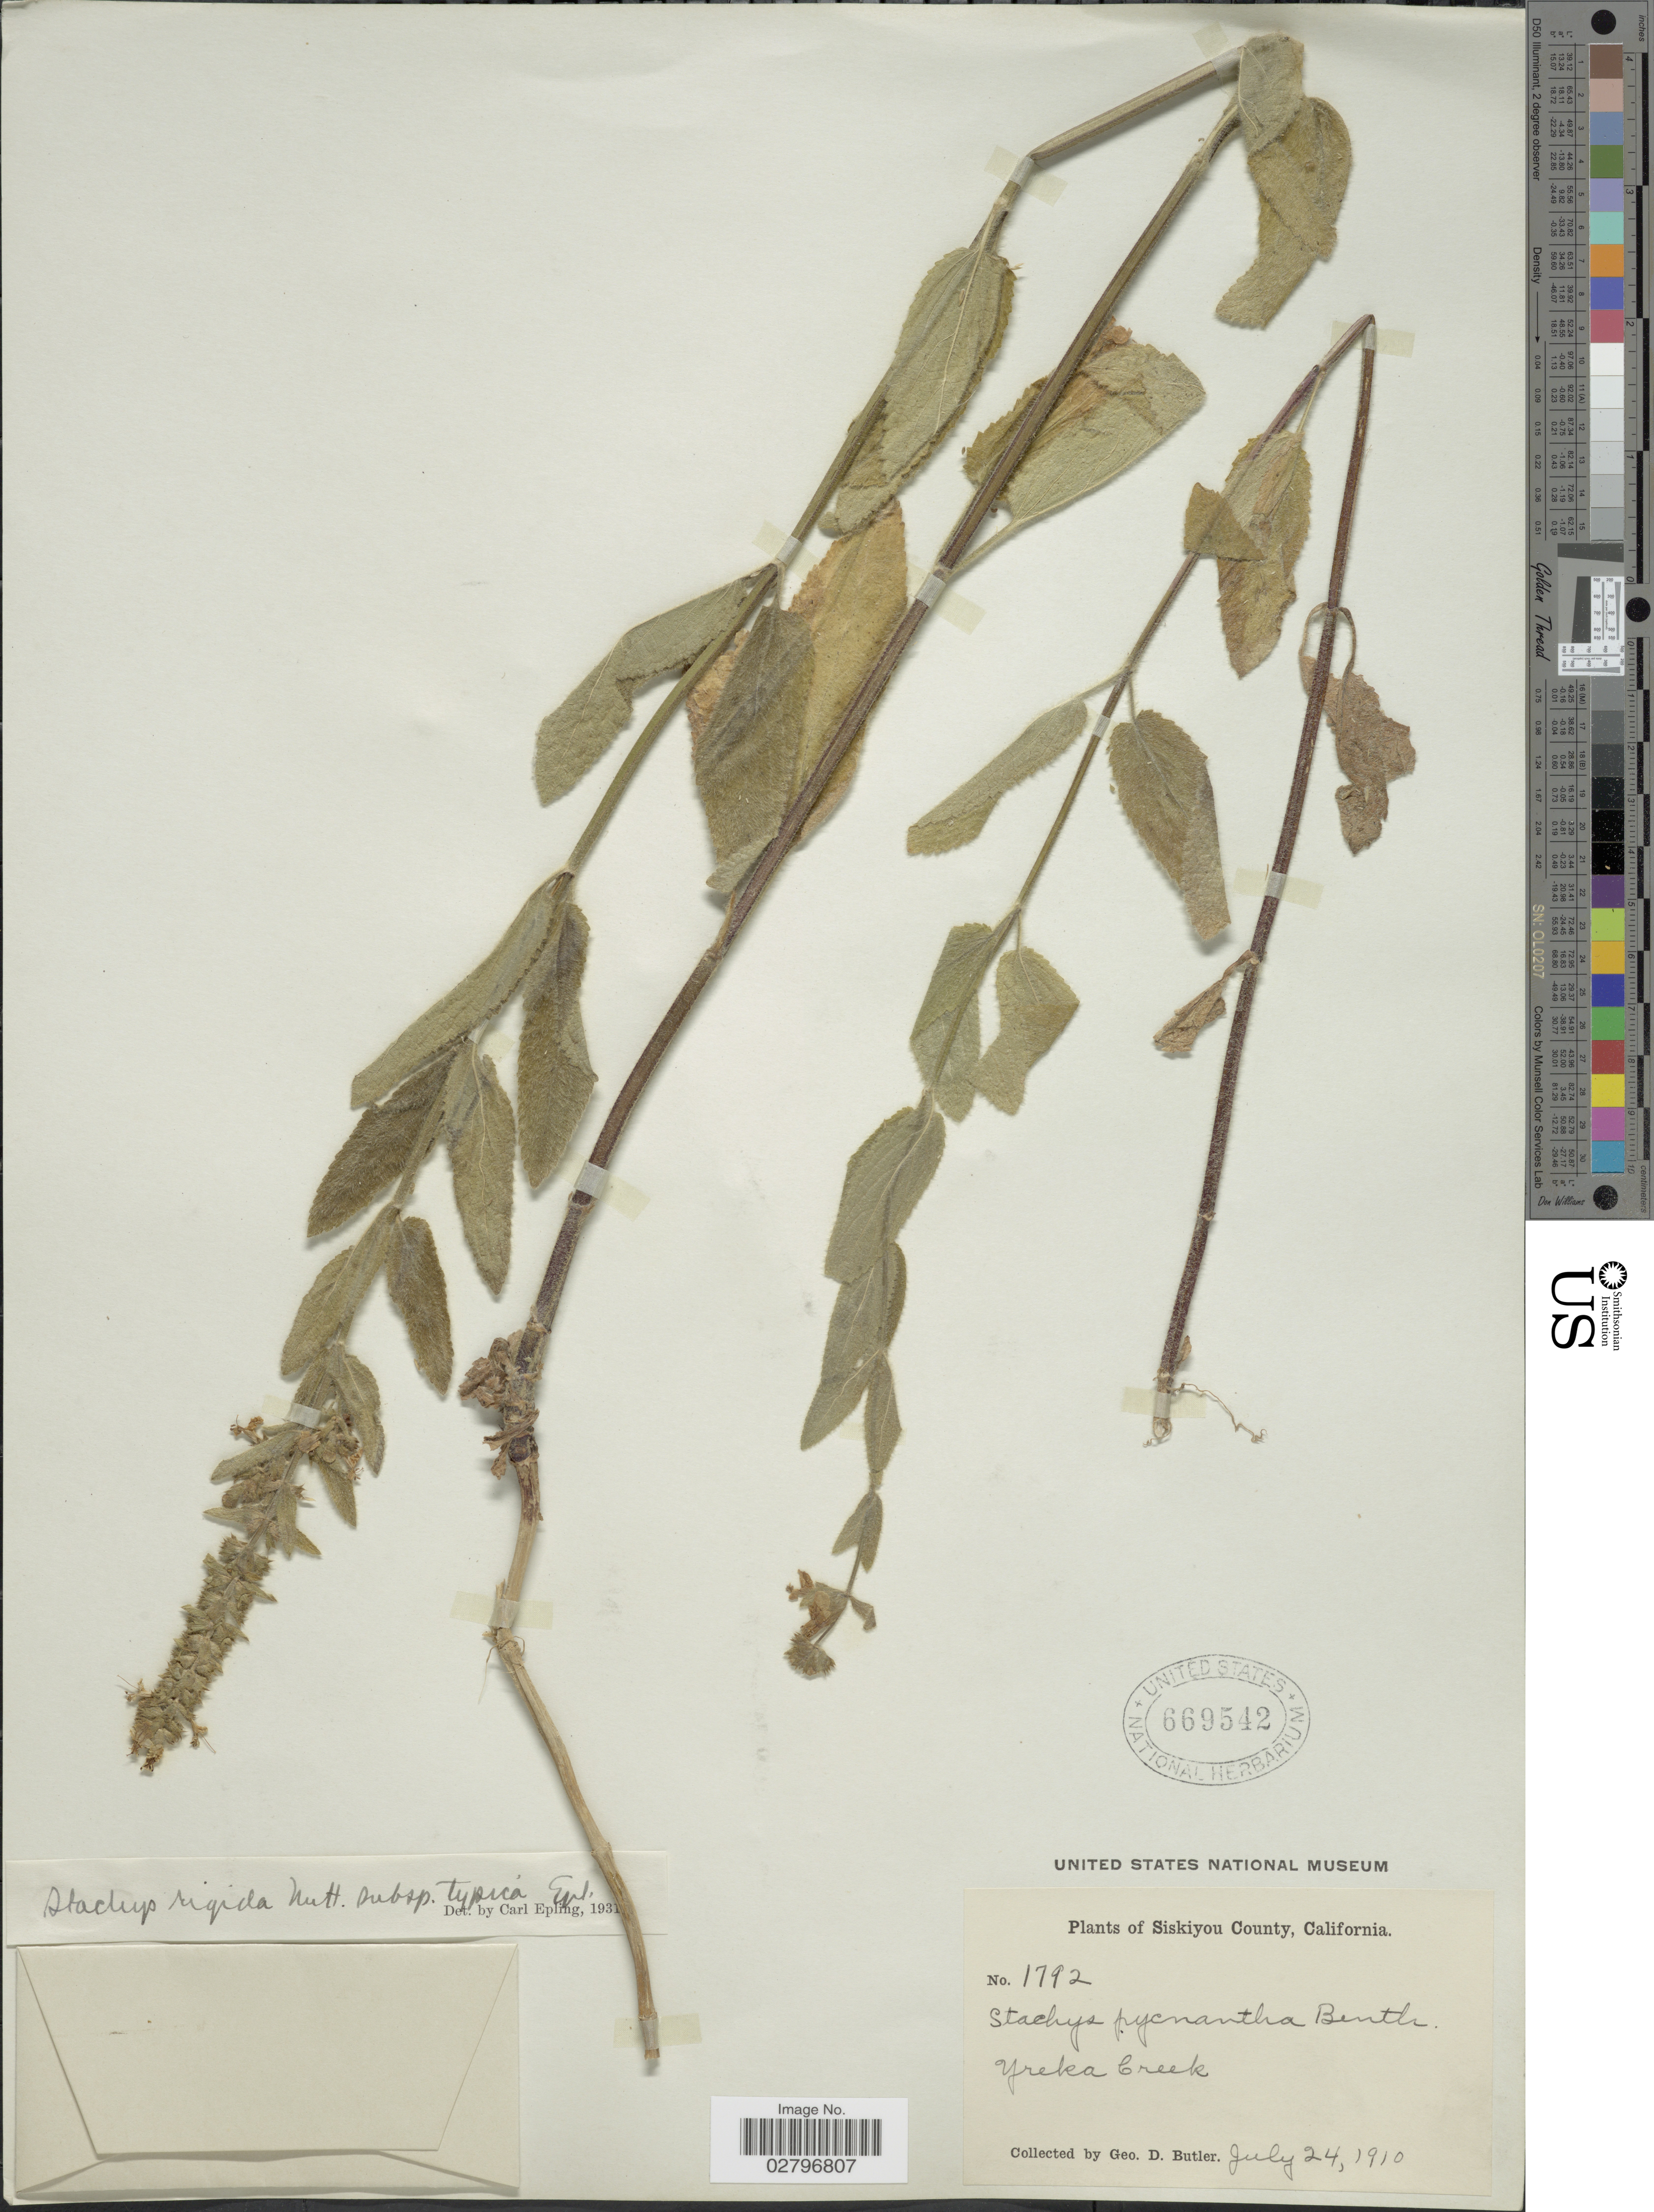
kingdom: Plantae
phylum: Tracheophyta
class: Magnoliopsida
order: Lamiales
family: Lamiaceae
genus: Stachys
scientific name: Stachys rigida subsp. typica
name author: Epling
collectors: G. D. Butler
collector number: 1792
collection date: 1910-07-24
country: United States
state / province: California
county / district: Siskiyou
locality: Siskiyou County, Yreka Creek.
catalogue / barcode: US 669542